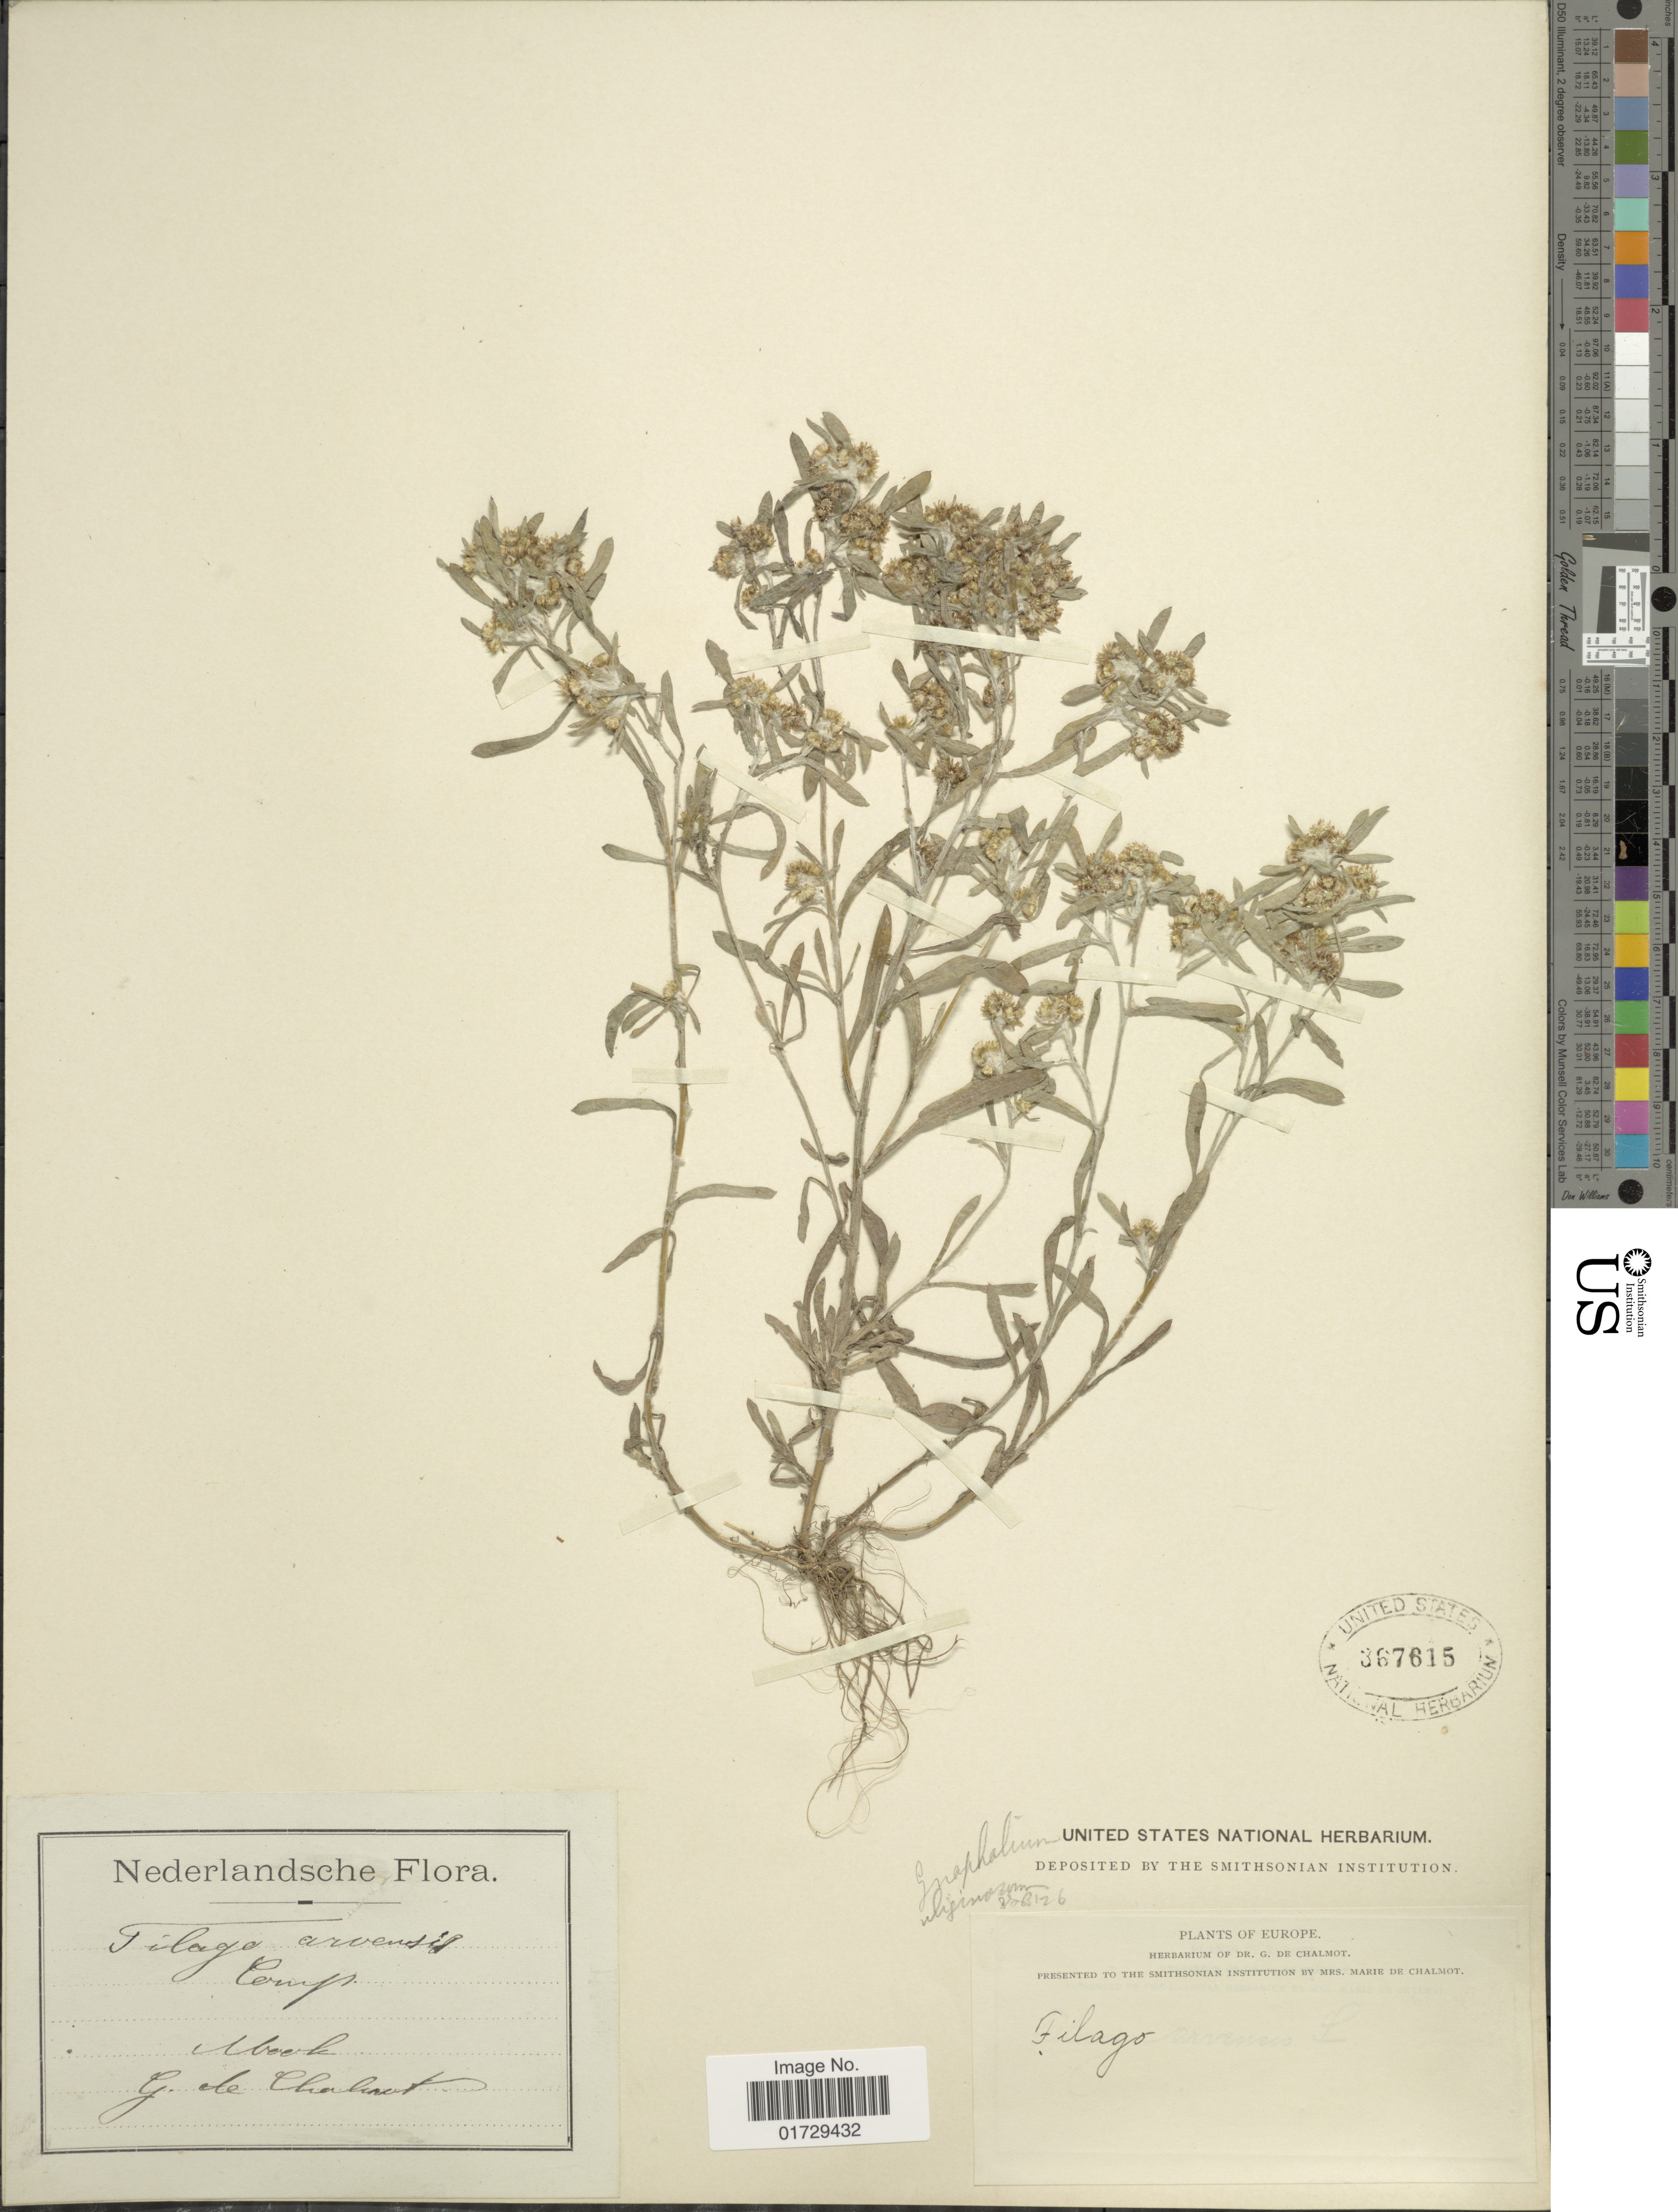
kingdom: Plantae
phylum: Tracheophyta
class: Magnoliopsida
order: Asterales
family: Asteraceae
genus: Filago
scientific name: Filago arvensis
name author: L.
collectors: G. de Chalmot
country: Netherlands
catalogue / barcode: US 367615